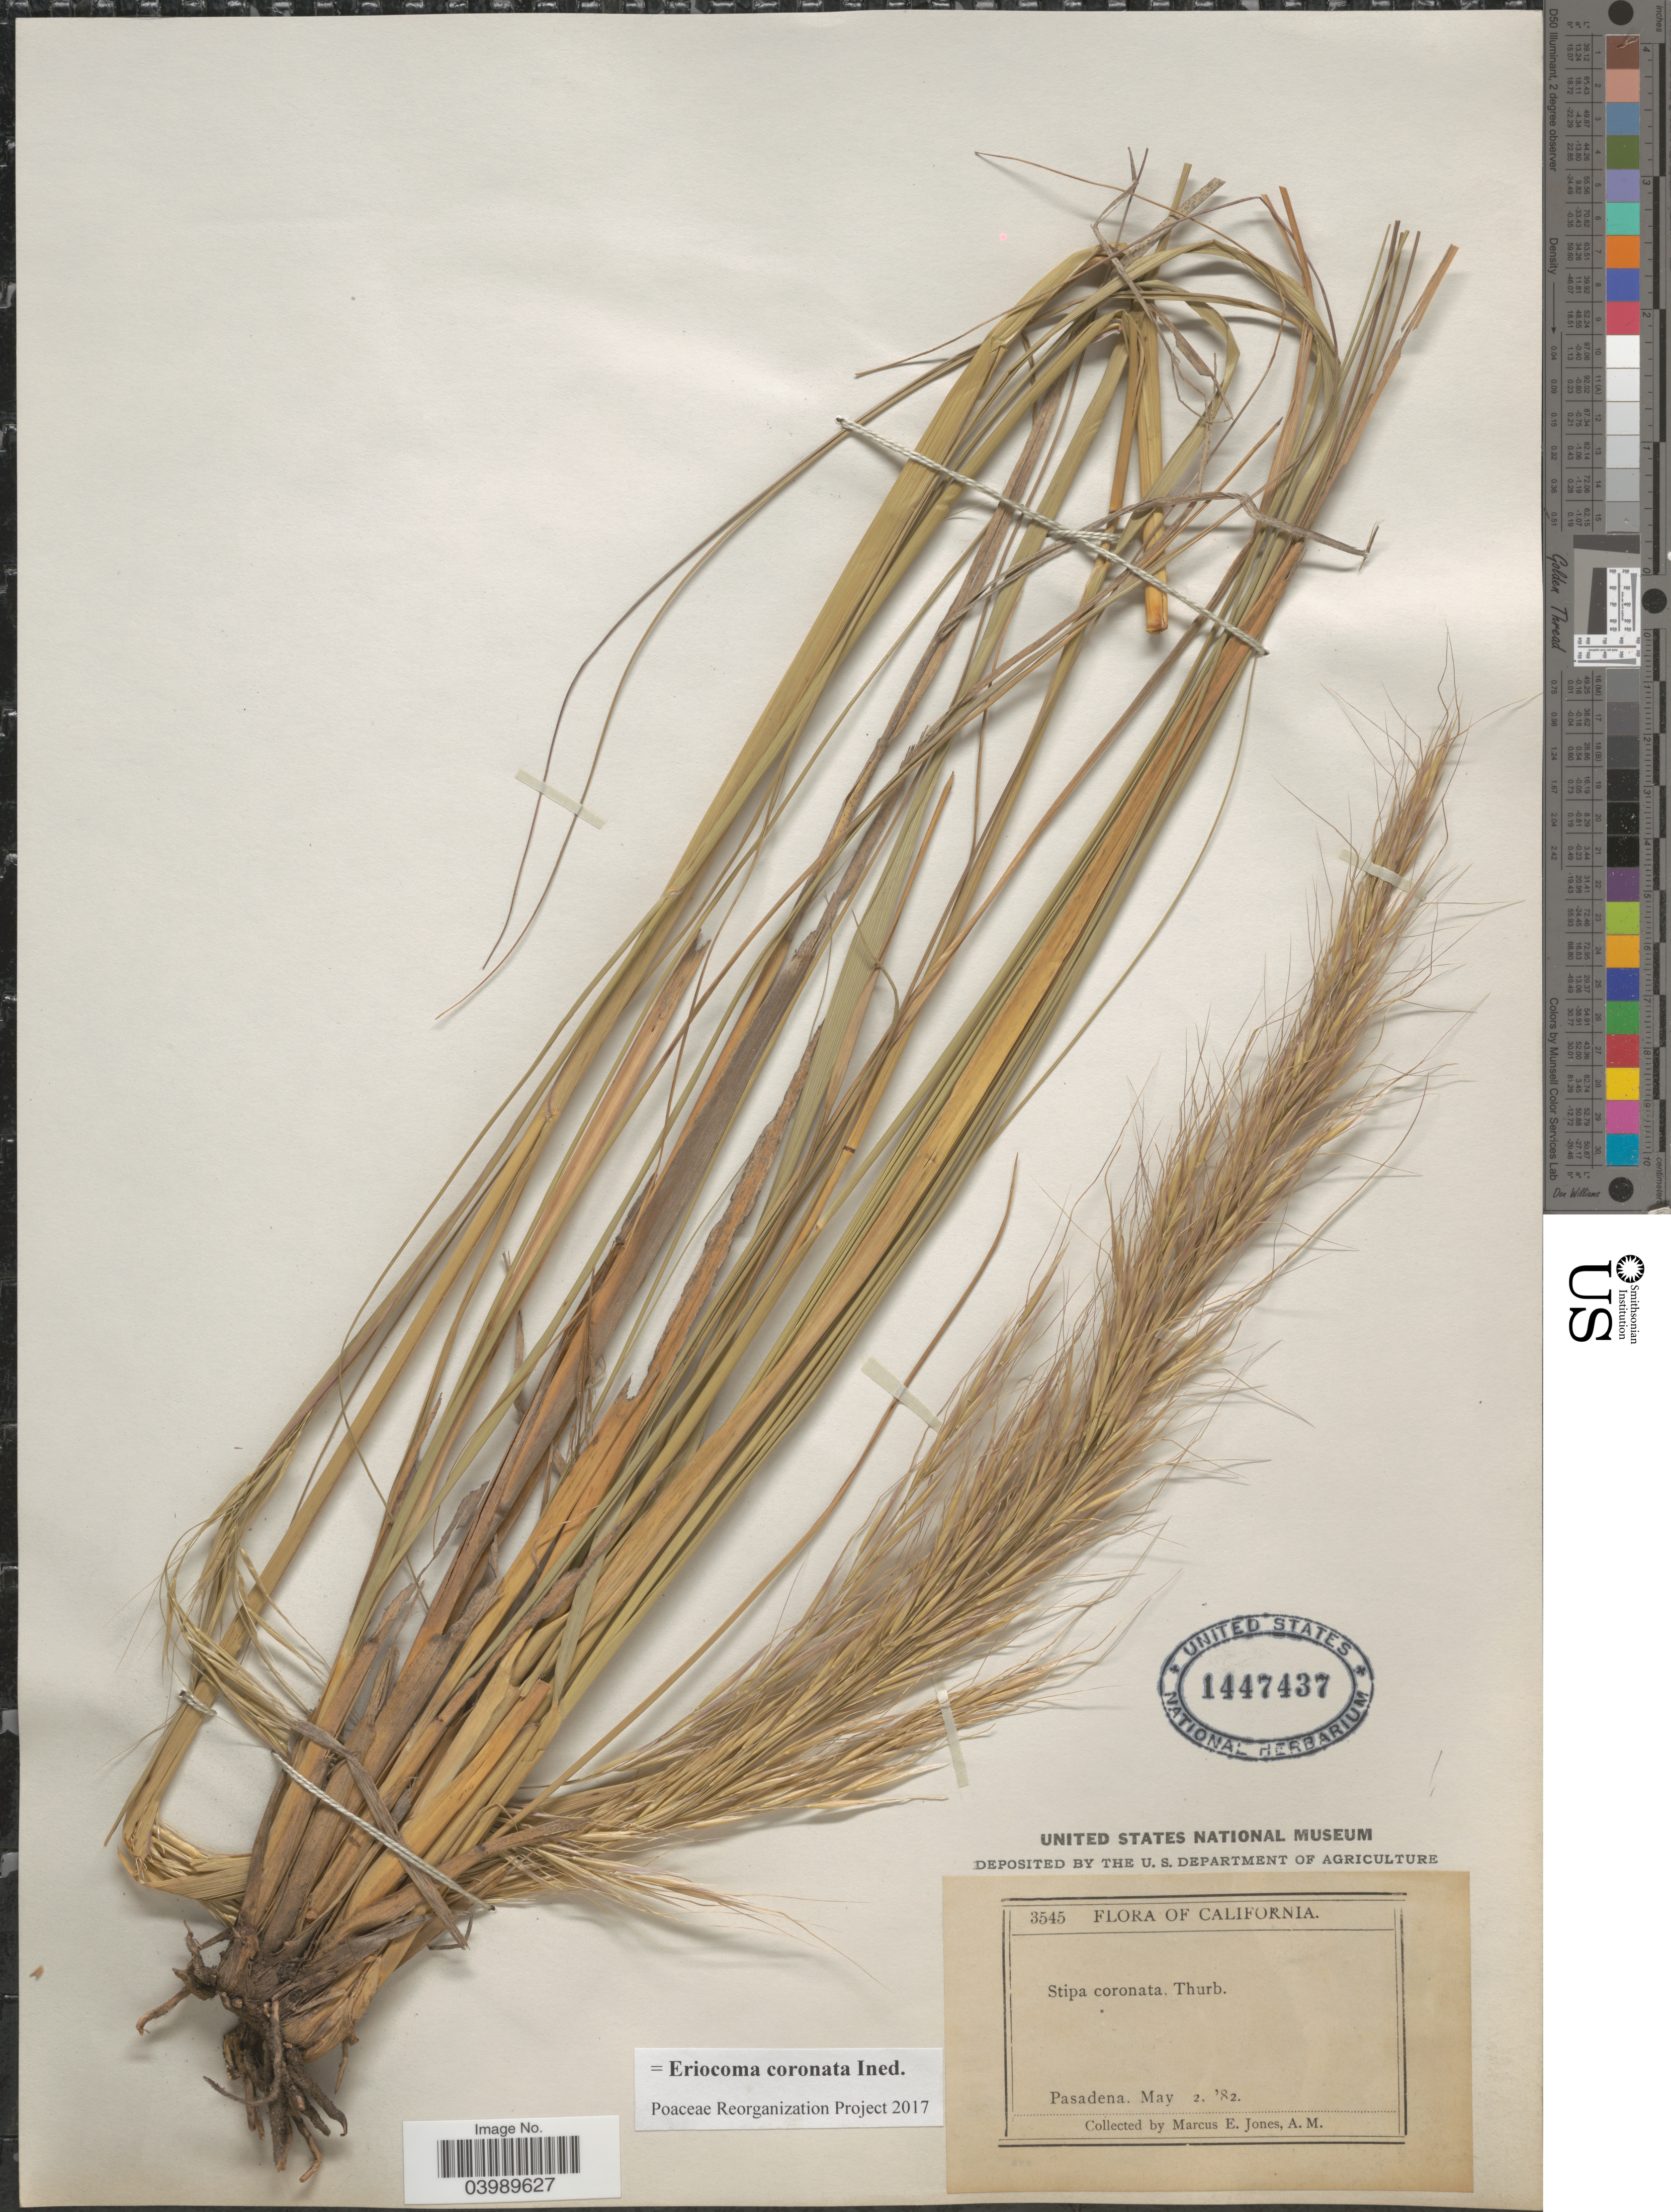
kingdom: Plantae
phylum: Tracheophyta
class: Liliopsida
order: Poales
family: Poaceae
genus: Eriocoma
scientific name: Eriocoma coronata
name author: (Thurb.) Romasch.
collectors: M. E. Jones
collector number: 3545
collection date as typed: Transcribed d/m/y: 2/5/82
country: United States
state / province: California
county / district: Los Angeles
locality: Pasadena.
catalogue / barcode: US 1447437